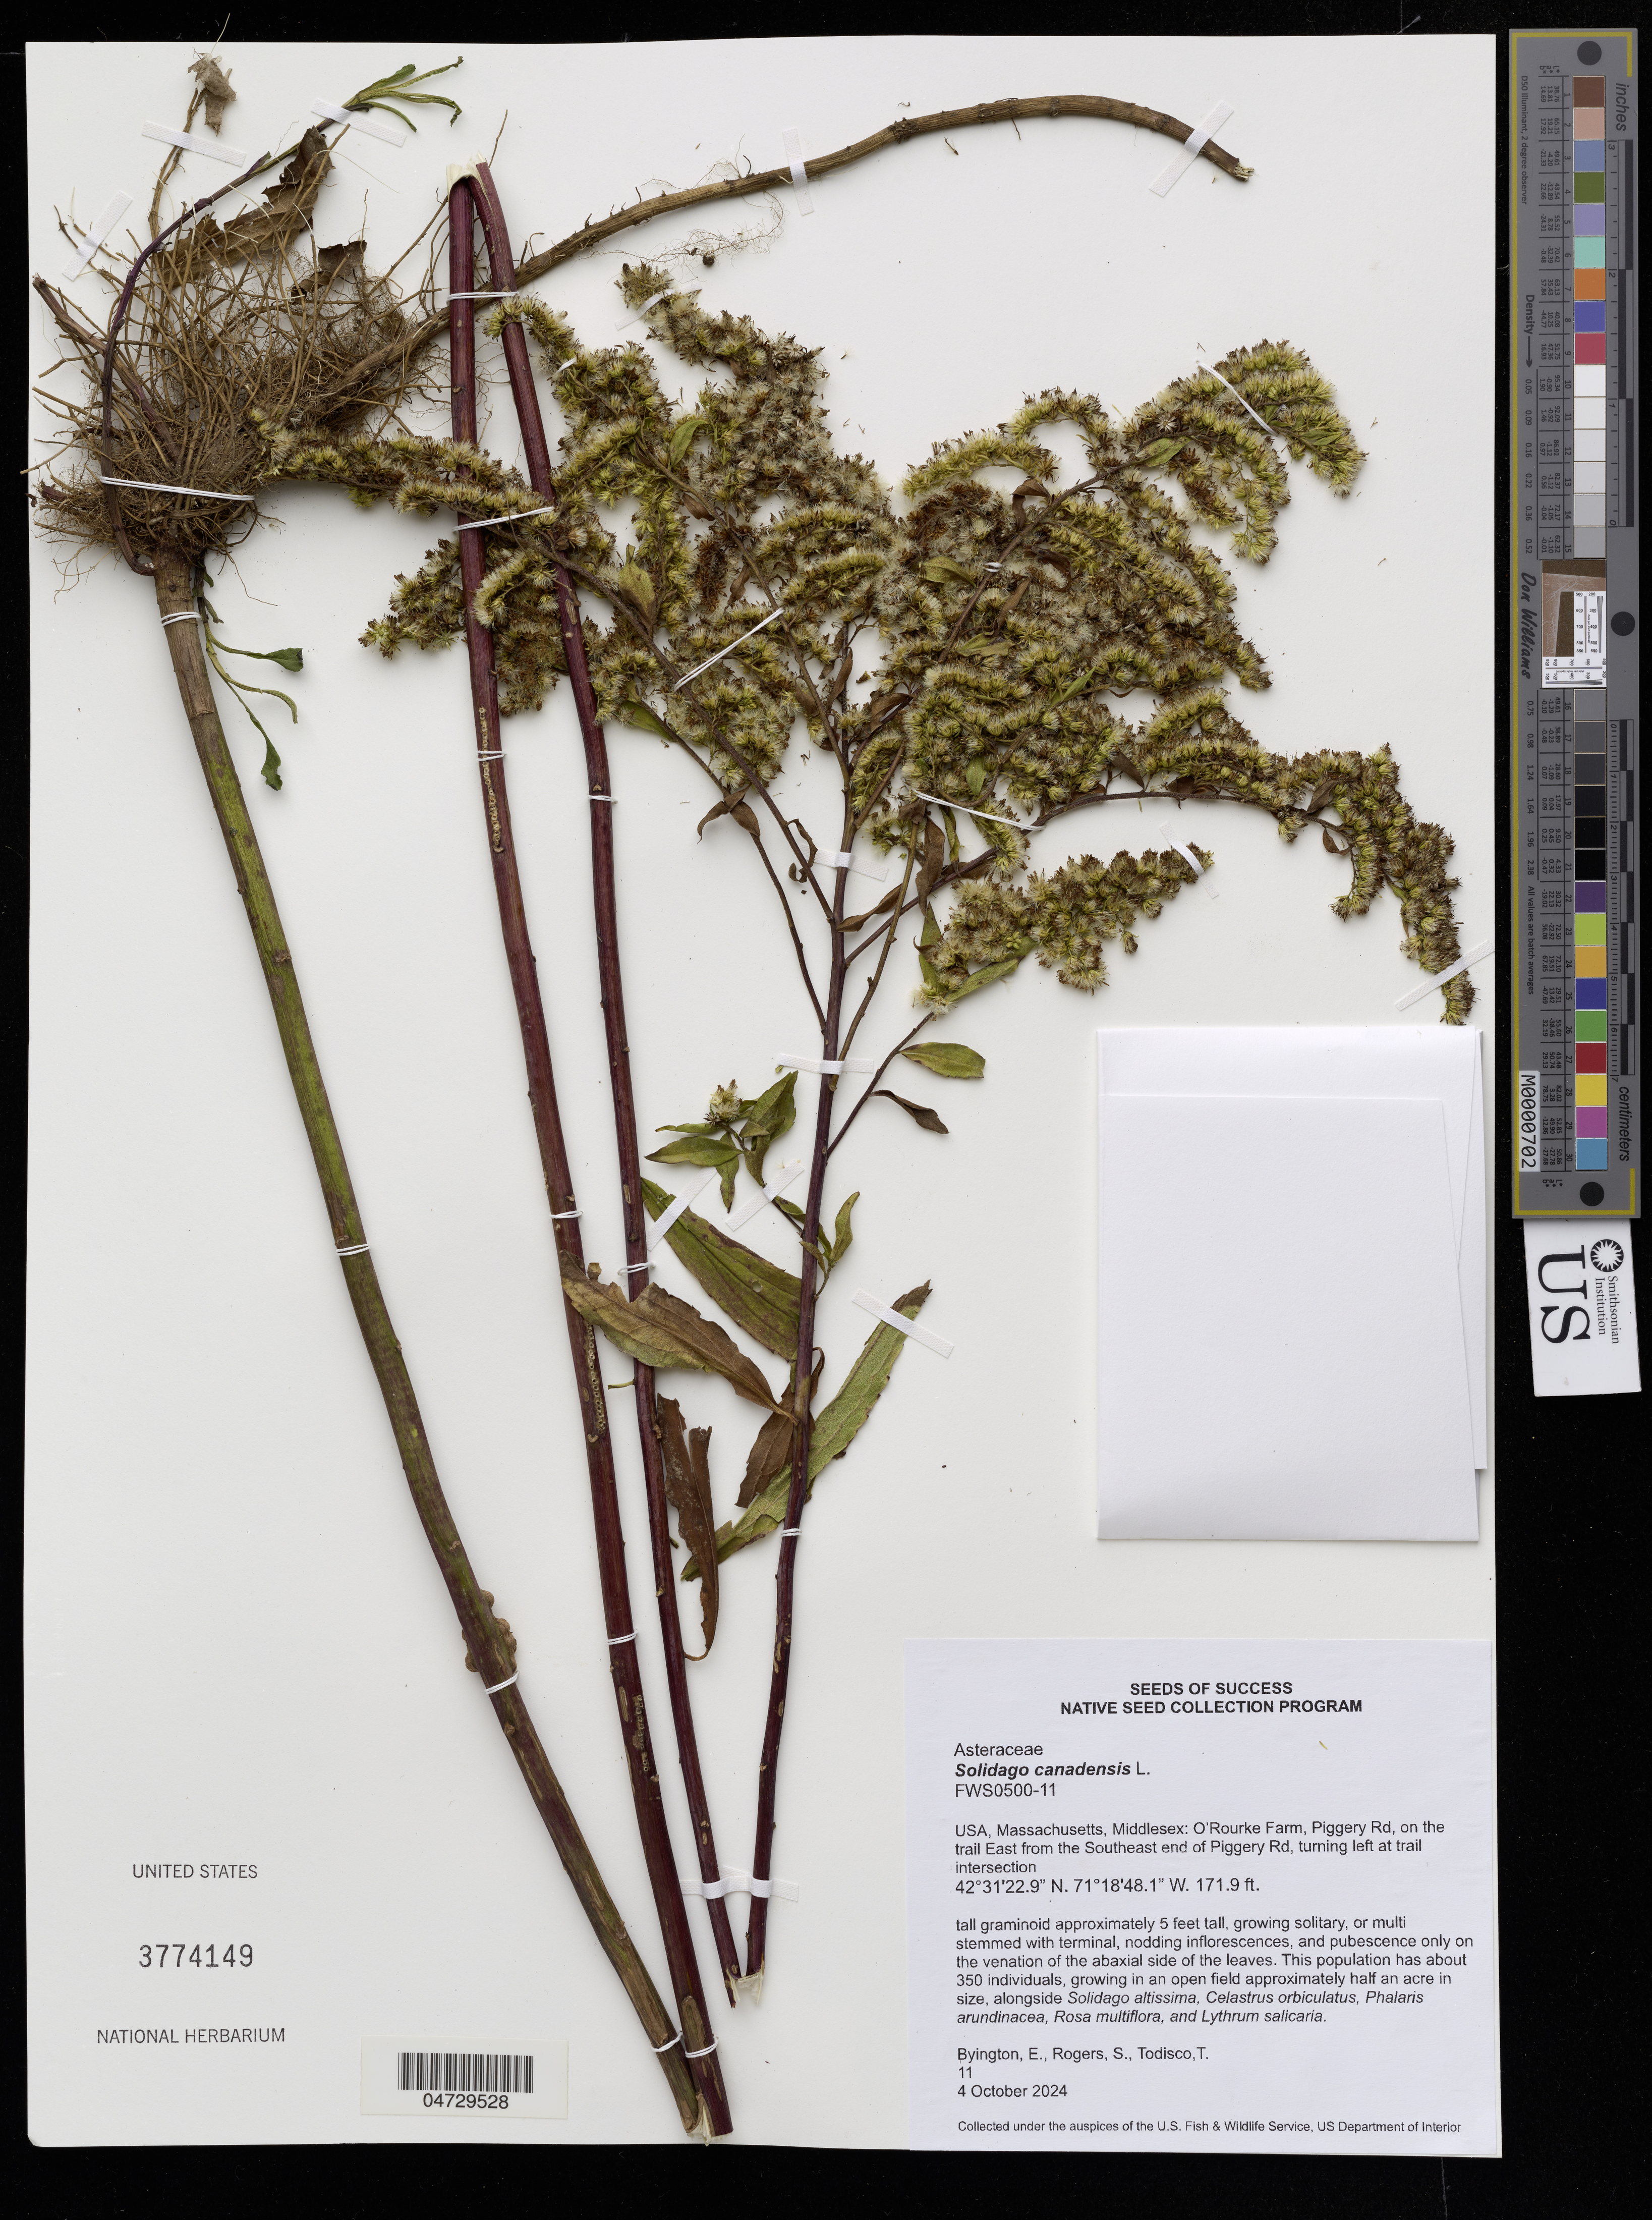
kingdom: Plantae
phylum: Tracheophyta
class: Magnoliopsida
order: Asterales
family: Asteraceae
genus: Solidago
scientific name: Solidago canadensis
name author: L.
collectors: E. Byington, S. Rogers & T. Todisco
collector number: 11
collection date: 2024-10-04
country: United States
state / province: Massachusetts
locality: Middlesex: O'Rourke Farm, Piggery Rd, on the trail East from the Southeast end of Piggery Rd, turning left at trail intersection.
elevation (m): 52.4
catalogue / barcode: US 3774149